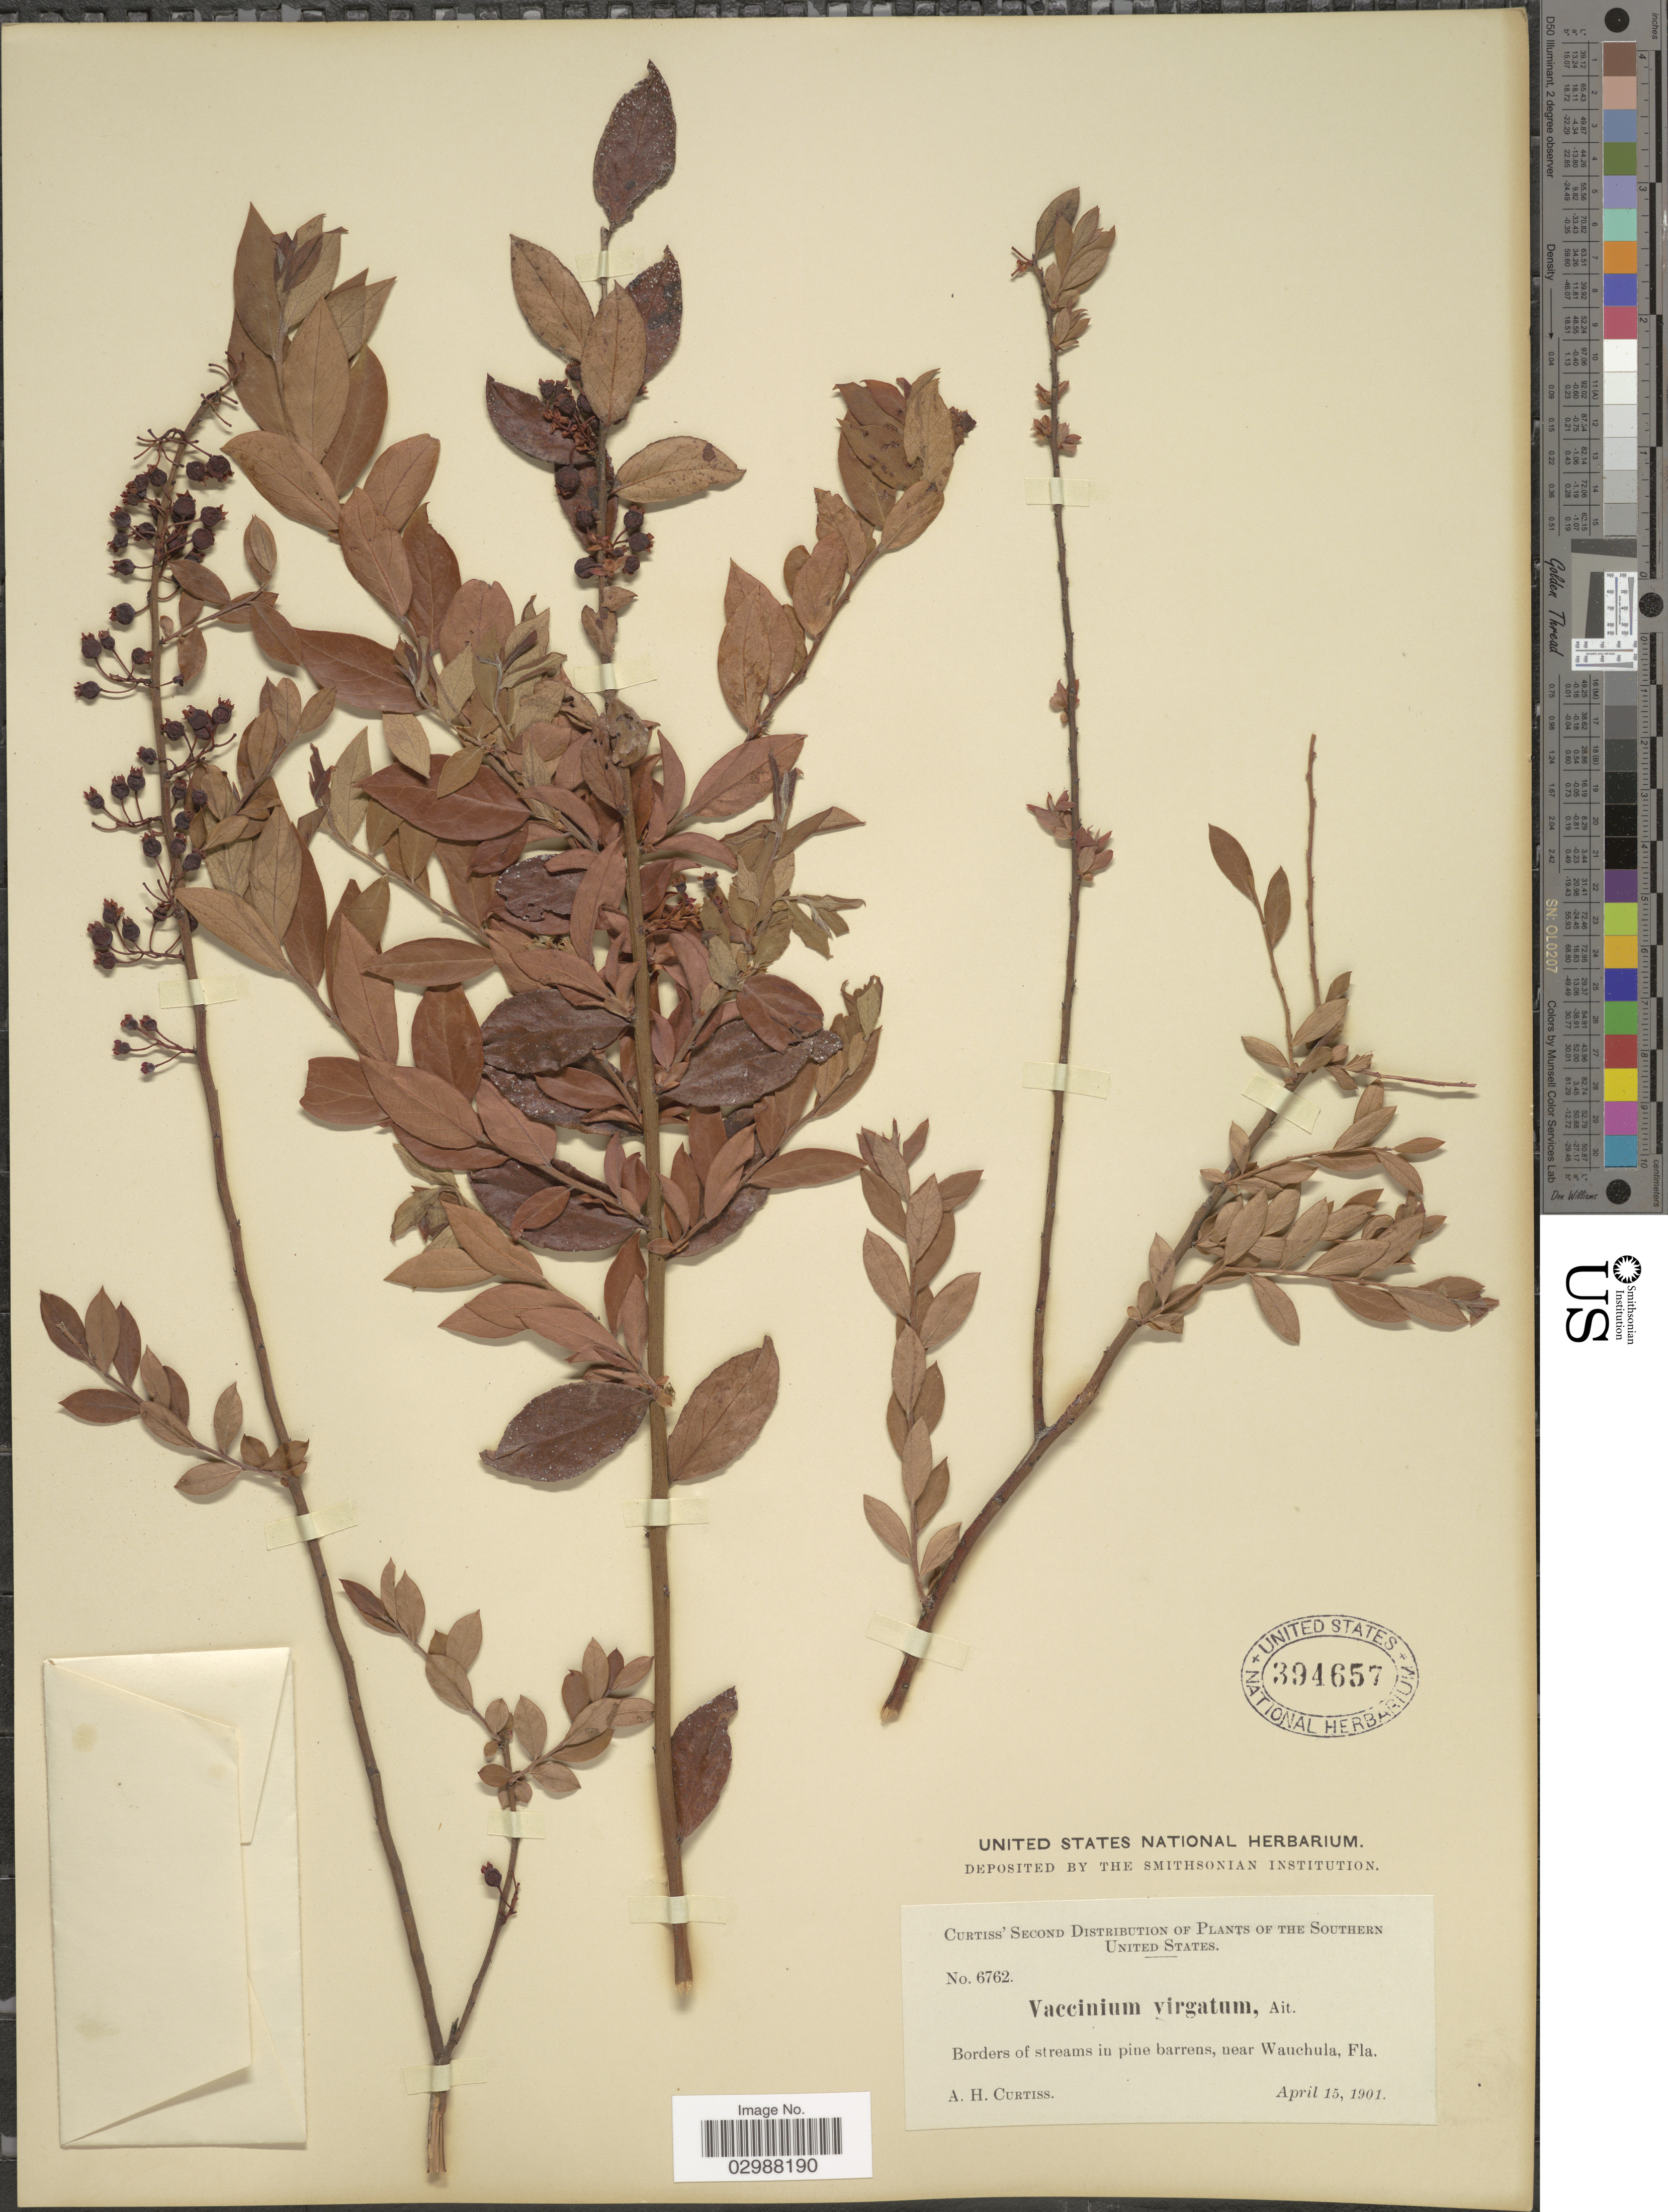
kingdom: Plantae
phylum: Tracheophyta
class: Magnoliopsida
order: Ericales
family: Ericaceae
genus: Vaccinium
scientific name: Vaccinium formosum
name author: Andrews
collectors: A. H. Curtiss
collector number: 6762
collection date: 1901-04-15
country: United States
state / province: Florida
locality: Southern United States. Near Wauchula.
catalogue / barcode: US 394657